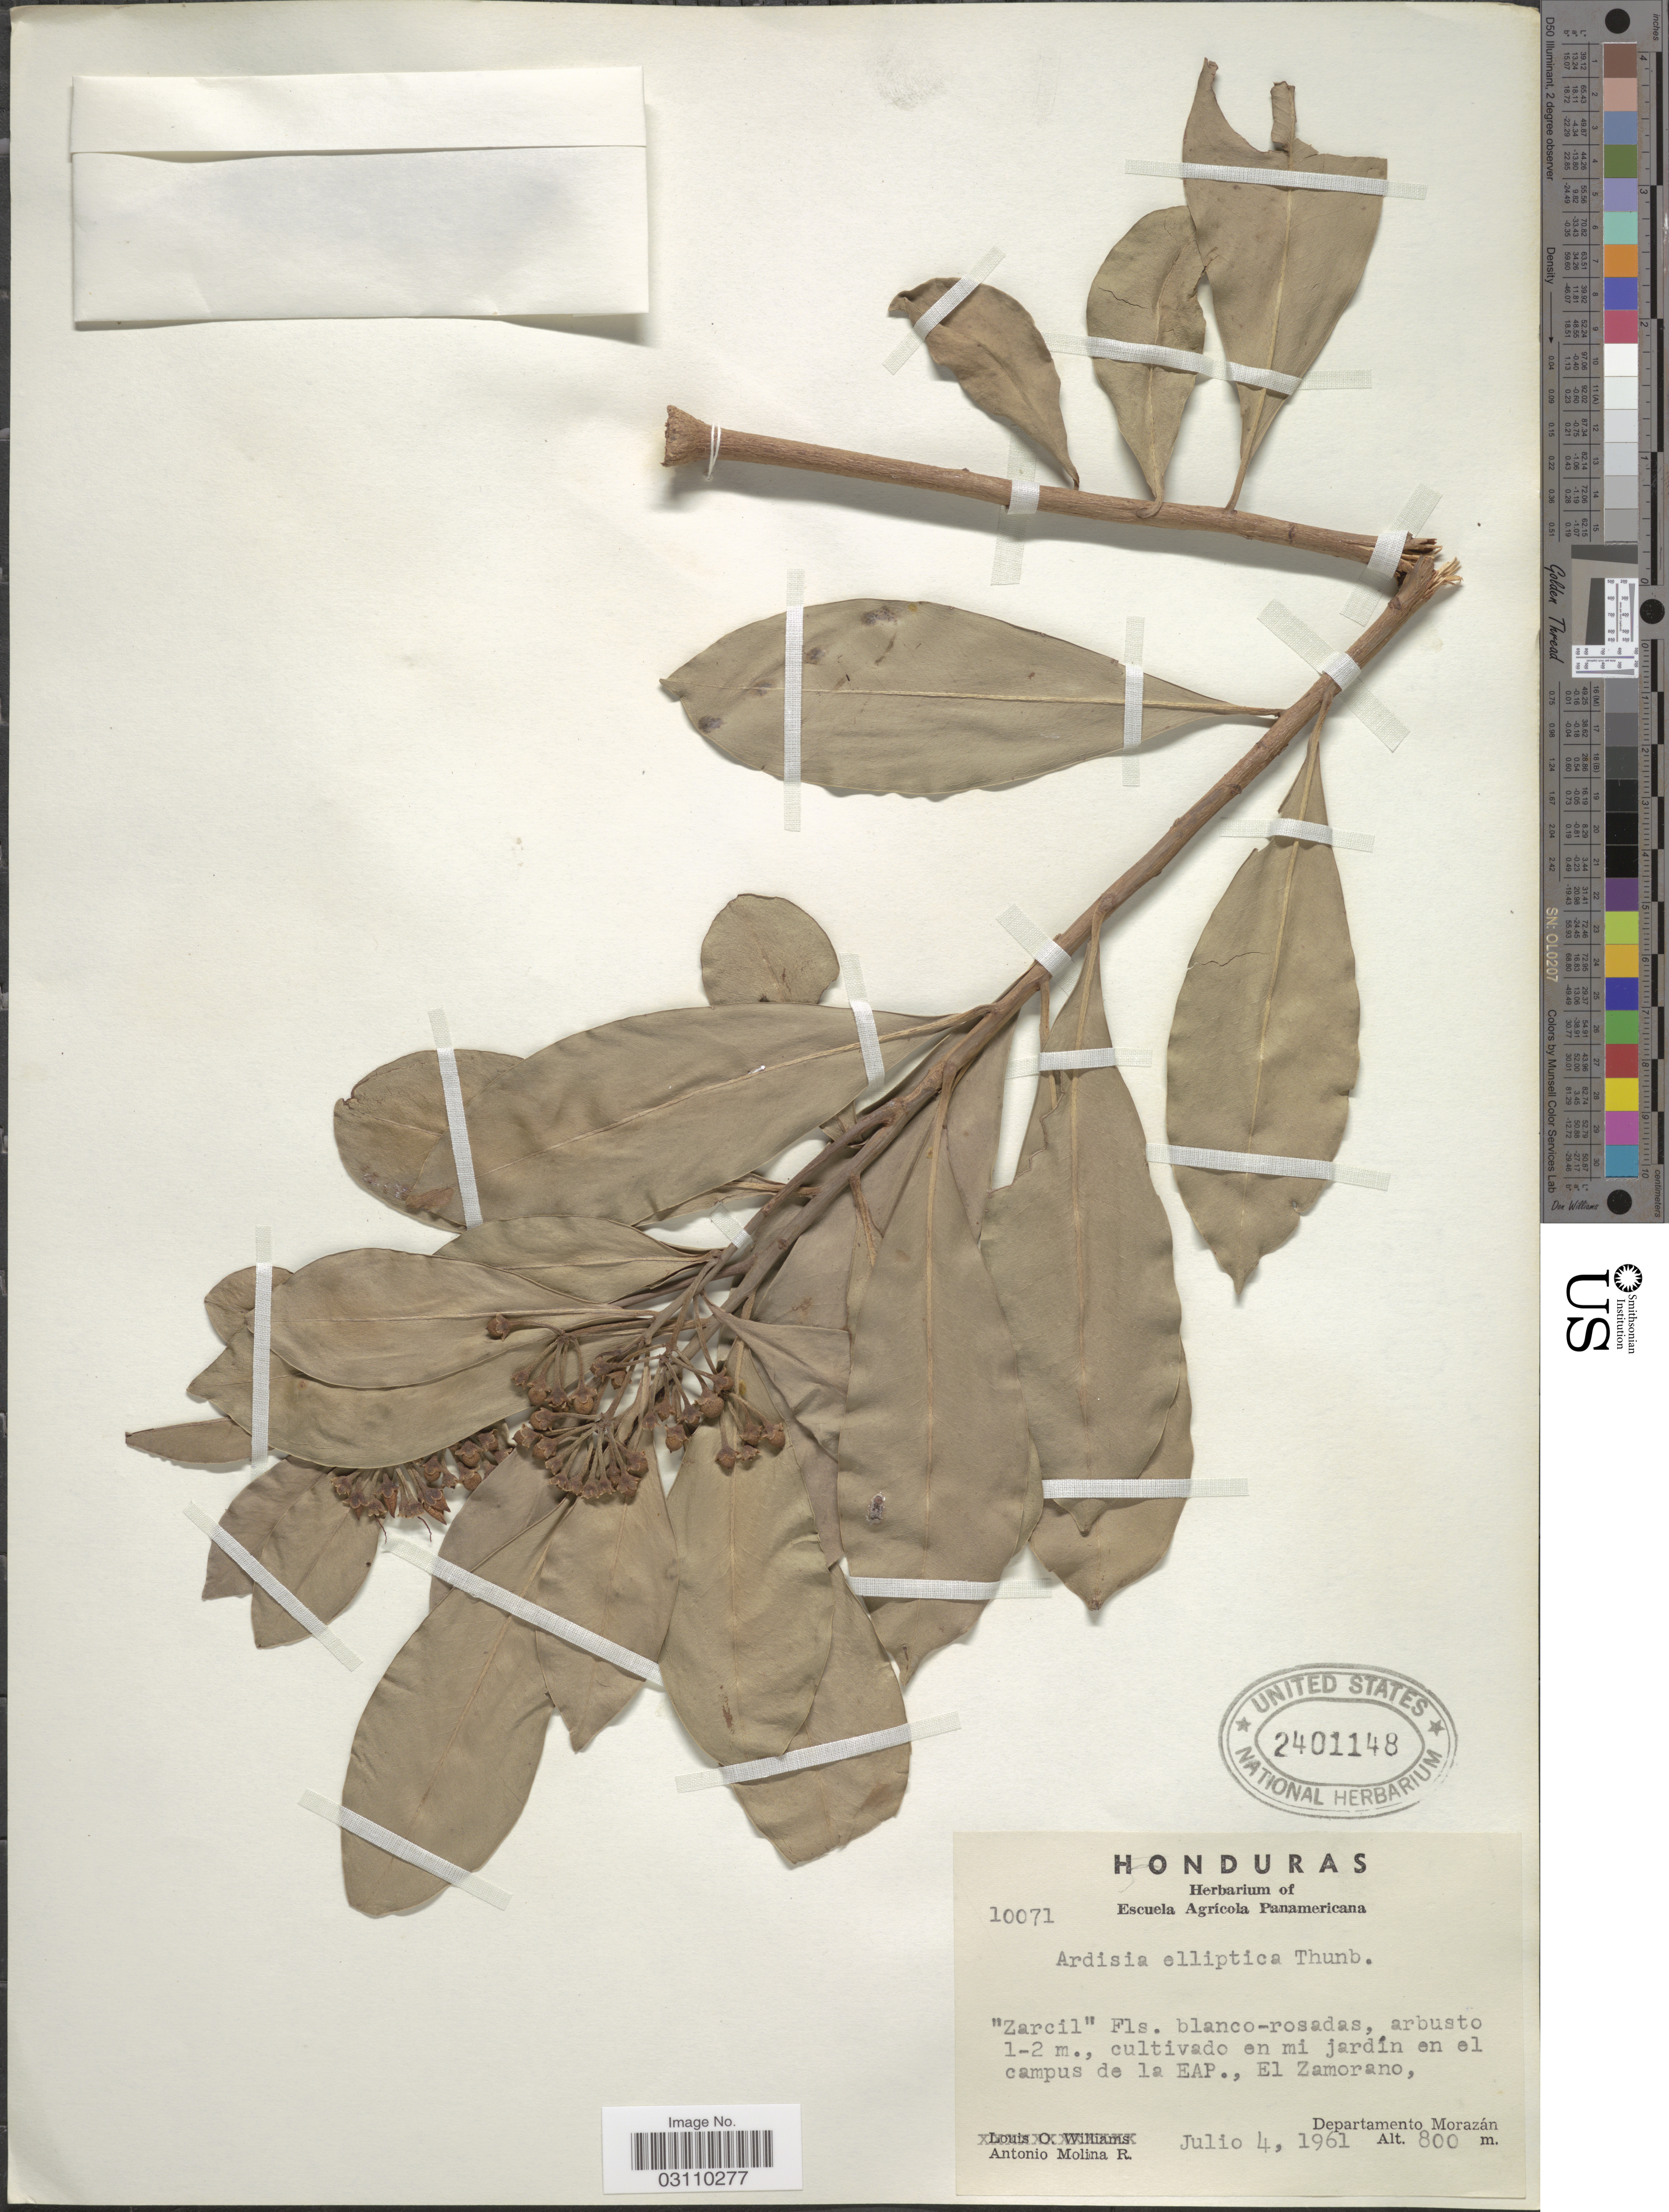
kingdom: Plantae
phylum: Tracheophyta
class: Magnoliopsida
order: Ericales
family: Primulaceae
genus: Ardisia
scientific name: Ardisia elliptica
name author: Thunb.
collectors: A. Molina R.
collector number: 10071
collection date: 1961-07-04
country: Honduras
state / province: Fco. Morazán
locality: Cultivado en mi jardín en el campus de la EAP., El Zamorano, Departamento Morazán.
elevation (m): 800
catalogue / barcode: US 2401148